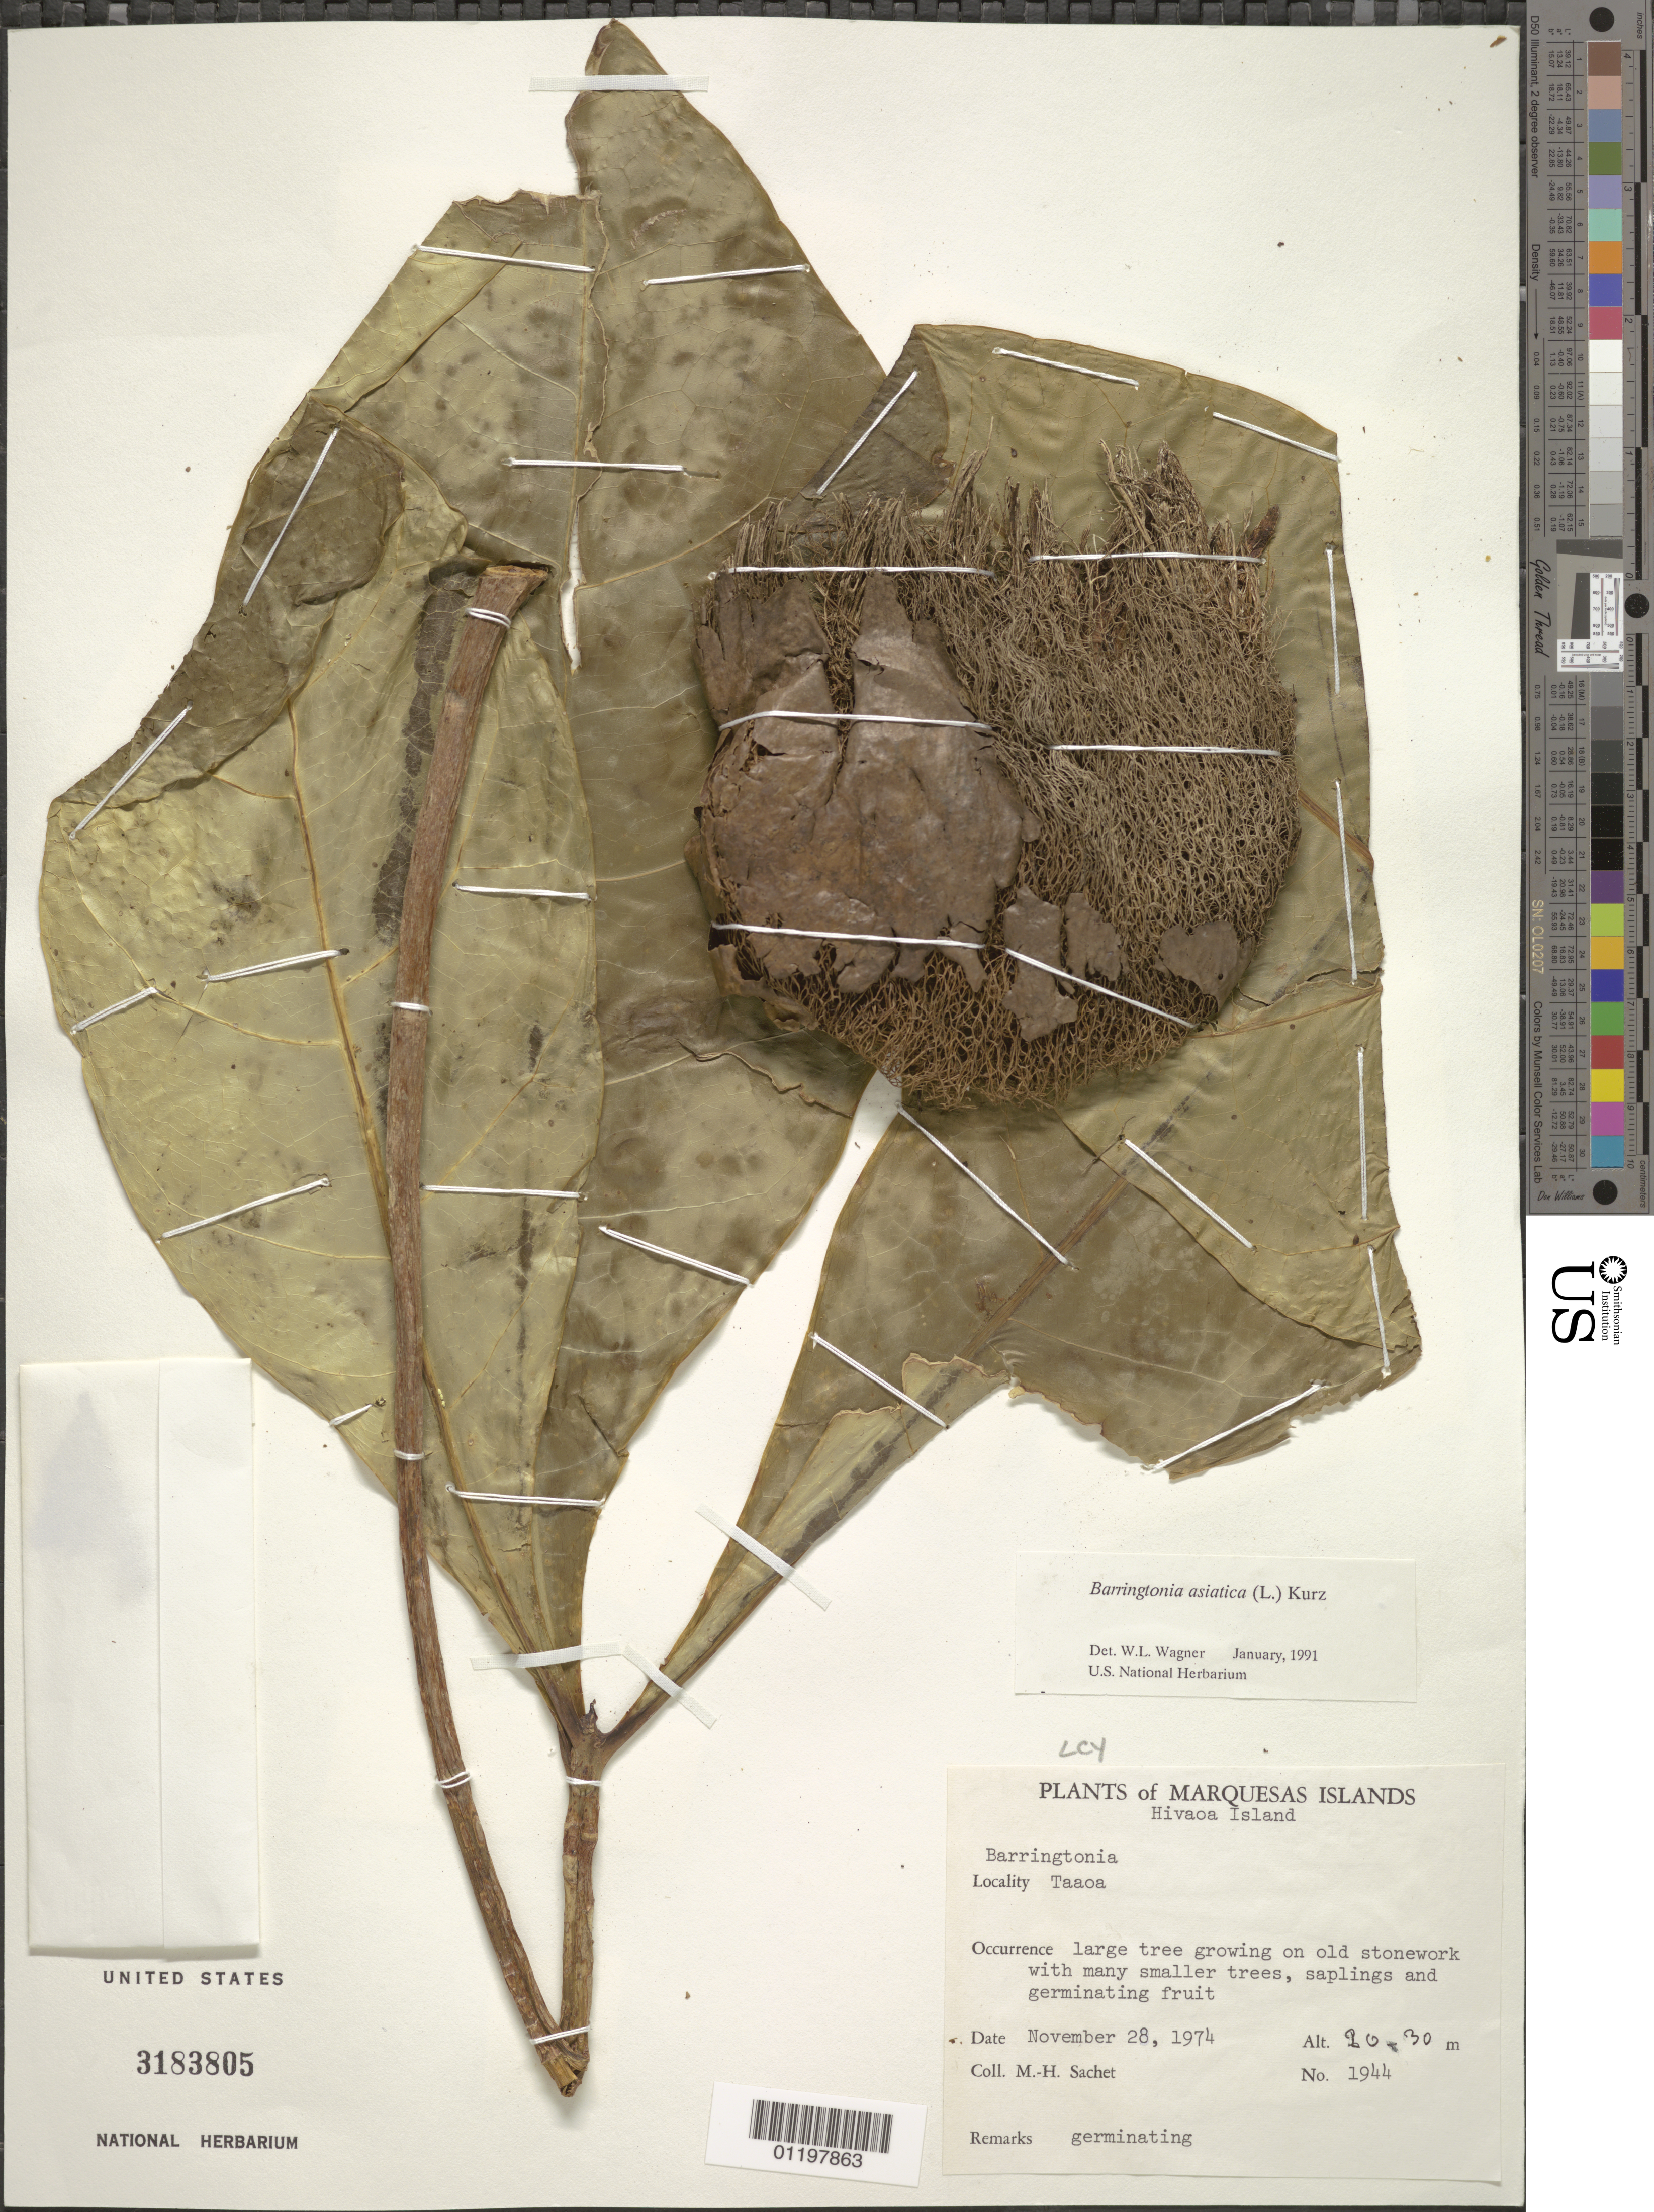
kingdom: Plantae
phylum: Tracheophyta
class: Magnoliopsida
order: Ericales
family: Lecythidaceae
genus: Barringtonia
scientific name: Barringtonia asiatica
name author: (L.) Kurz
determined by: Wagner, W. L., (BOT), Smithsonian Institution - National Museum of Natural History (UNITED STATES)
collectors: M.-H. Sachet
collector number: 1944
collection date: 1974-11-28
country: French Polynesia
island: Hiva Oa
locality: Taaoa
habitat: Large tree growing on old stonework with many smaller trees, saplings and germinating fruit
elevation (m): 20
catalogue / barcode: US 3183805